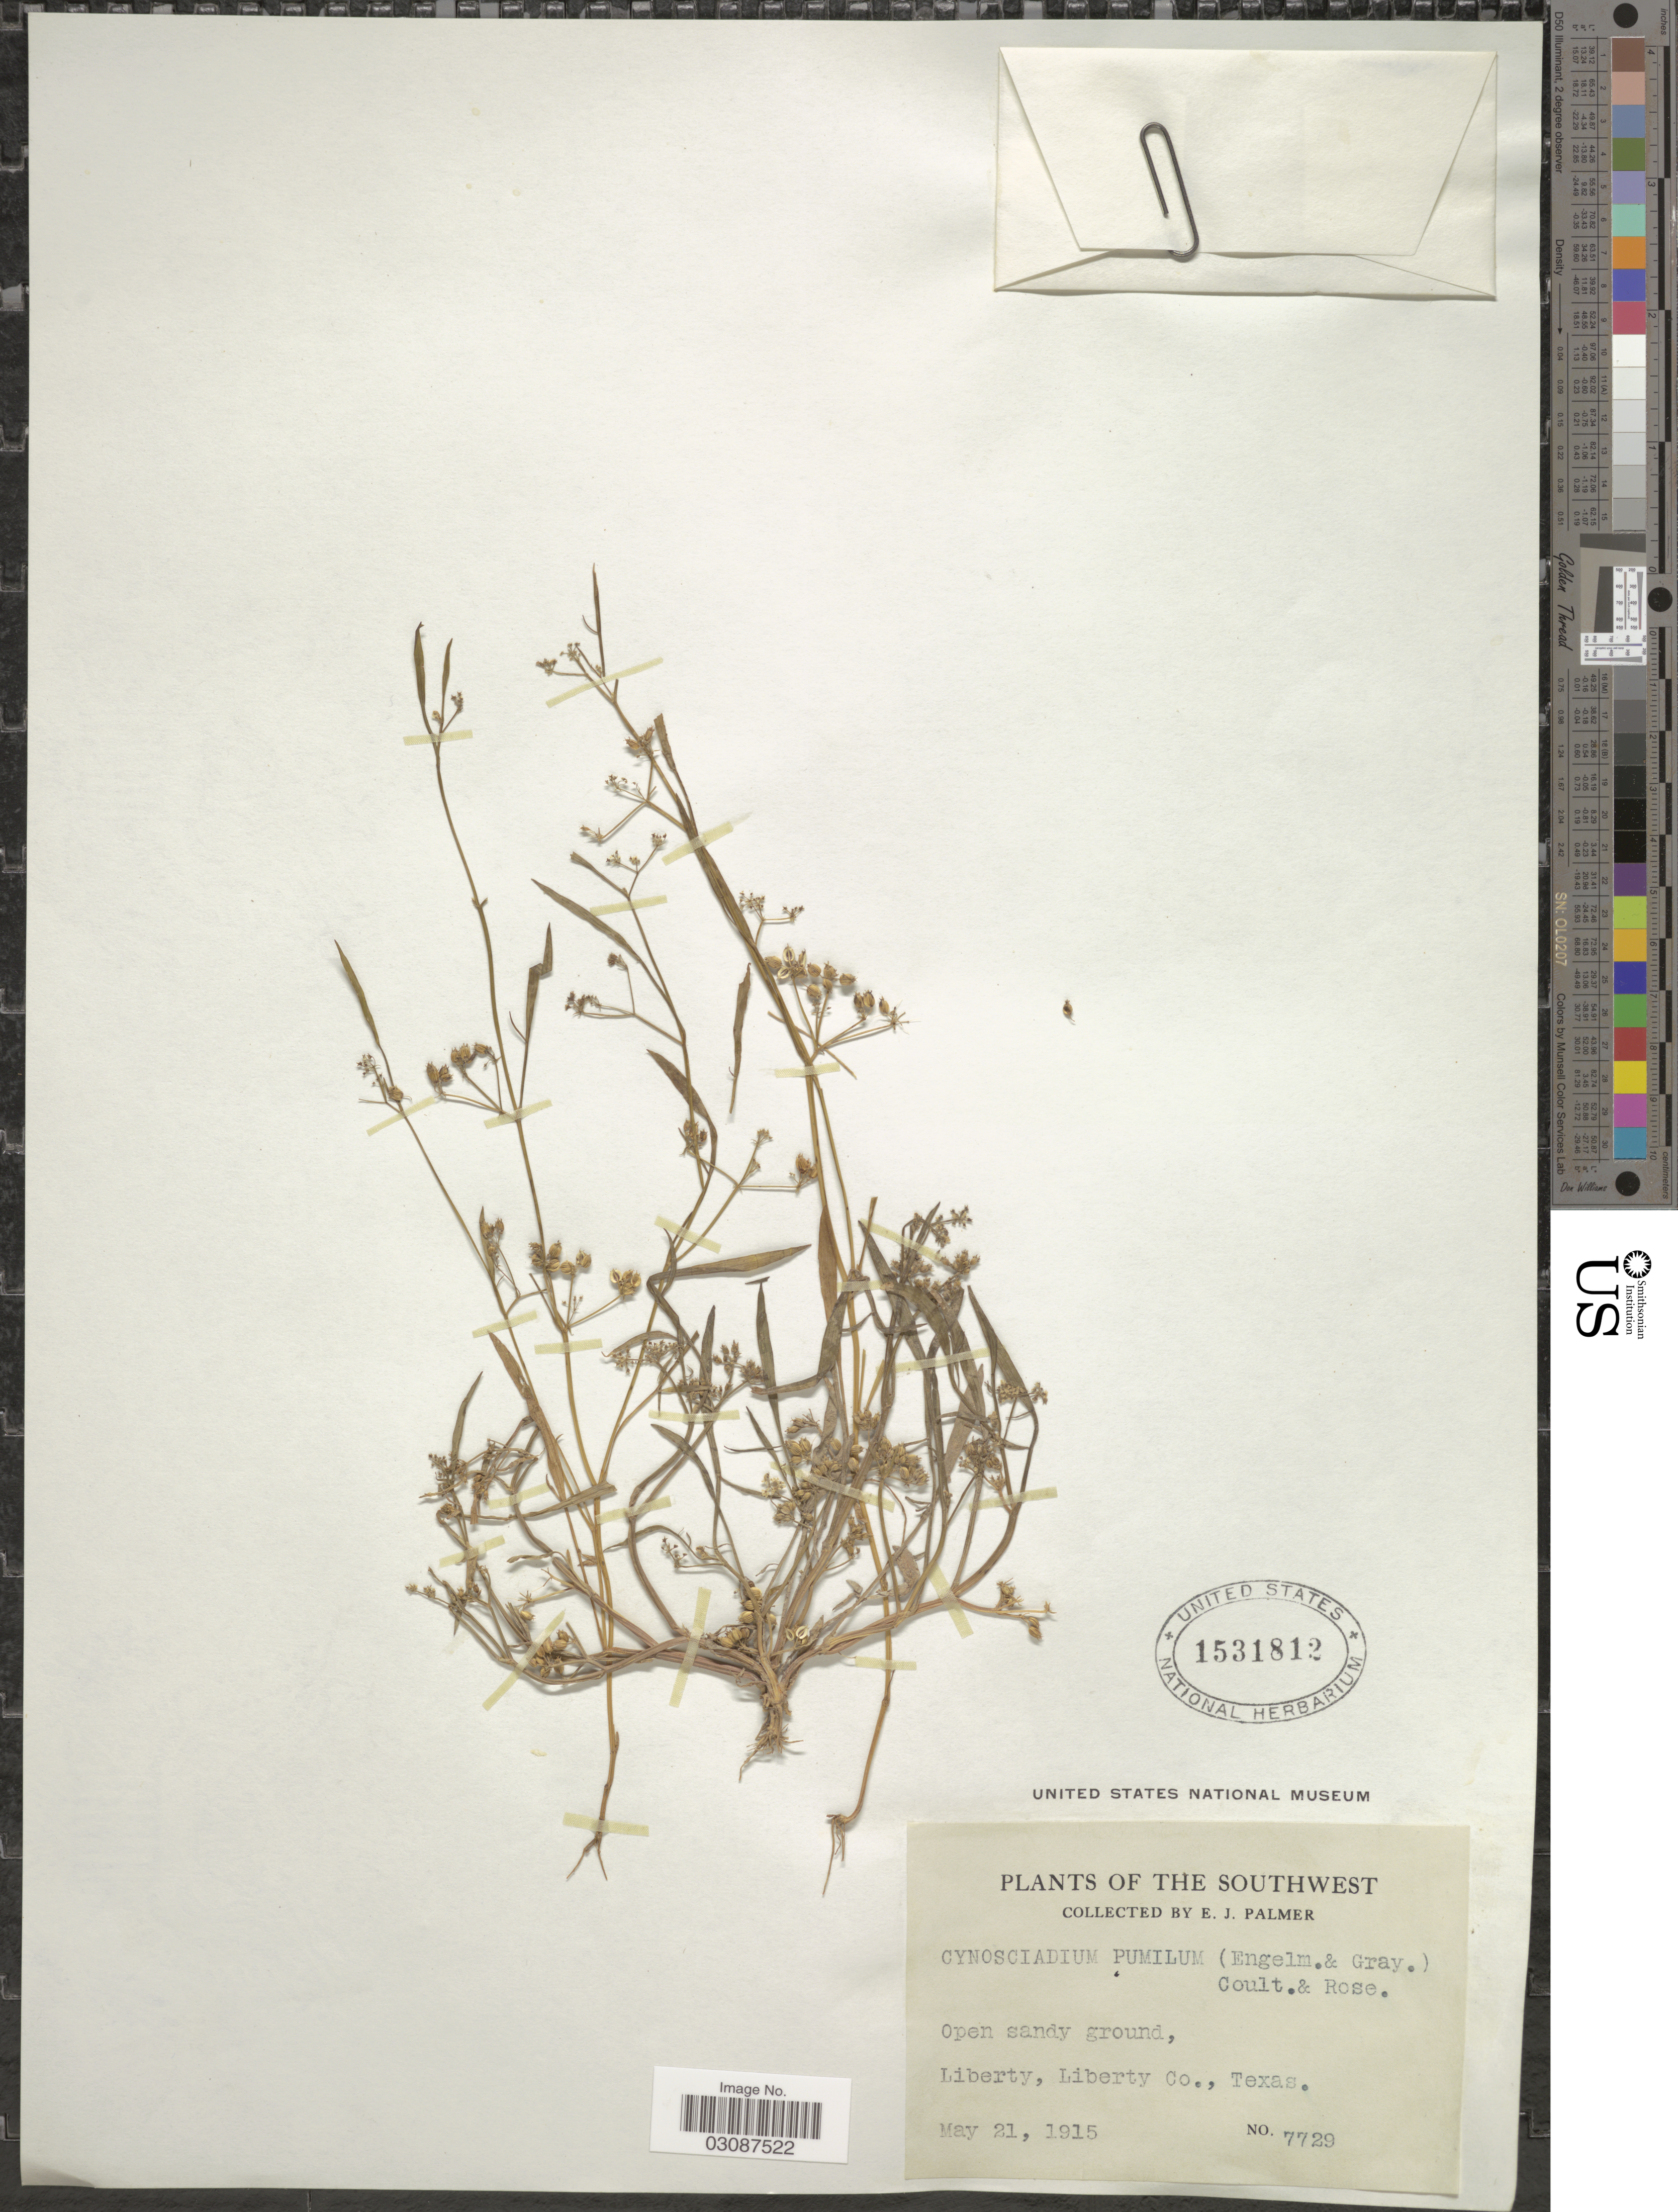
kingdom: Plantae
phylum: Tracheophyta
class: Magnoliopsida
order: Apiales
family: Apiaceae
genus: Limnosciadium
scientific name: Limnosciadium pumilum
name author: (Engelm. & A. Gray) Mathias & Constance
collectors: E. J. Palmer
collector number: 7729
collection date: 1915-05-21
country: United States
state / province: Texas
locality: Southwest. Liberty, Liberty Co.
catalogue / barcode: US 1531812